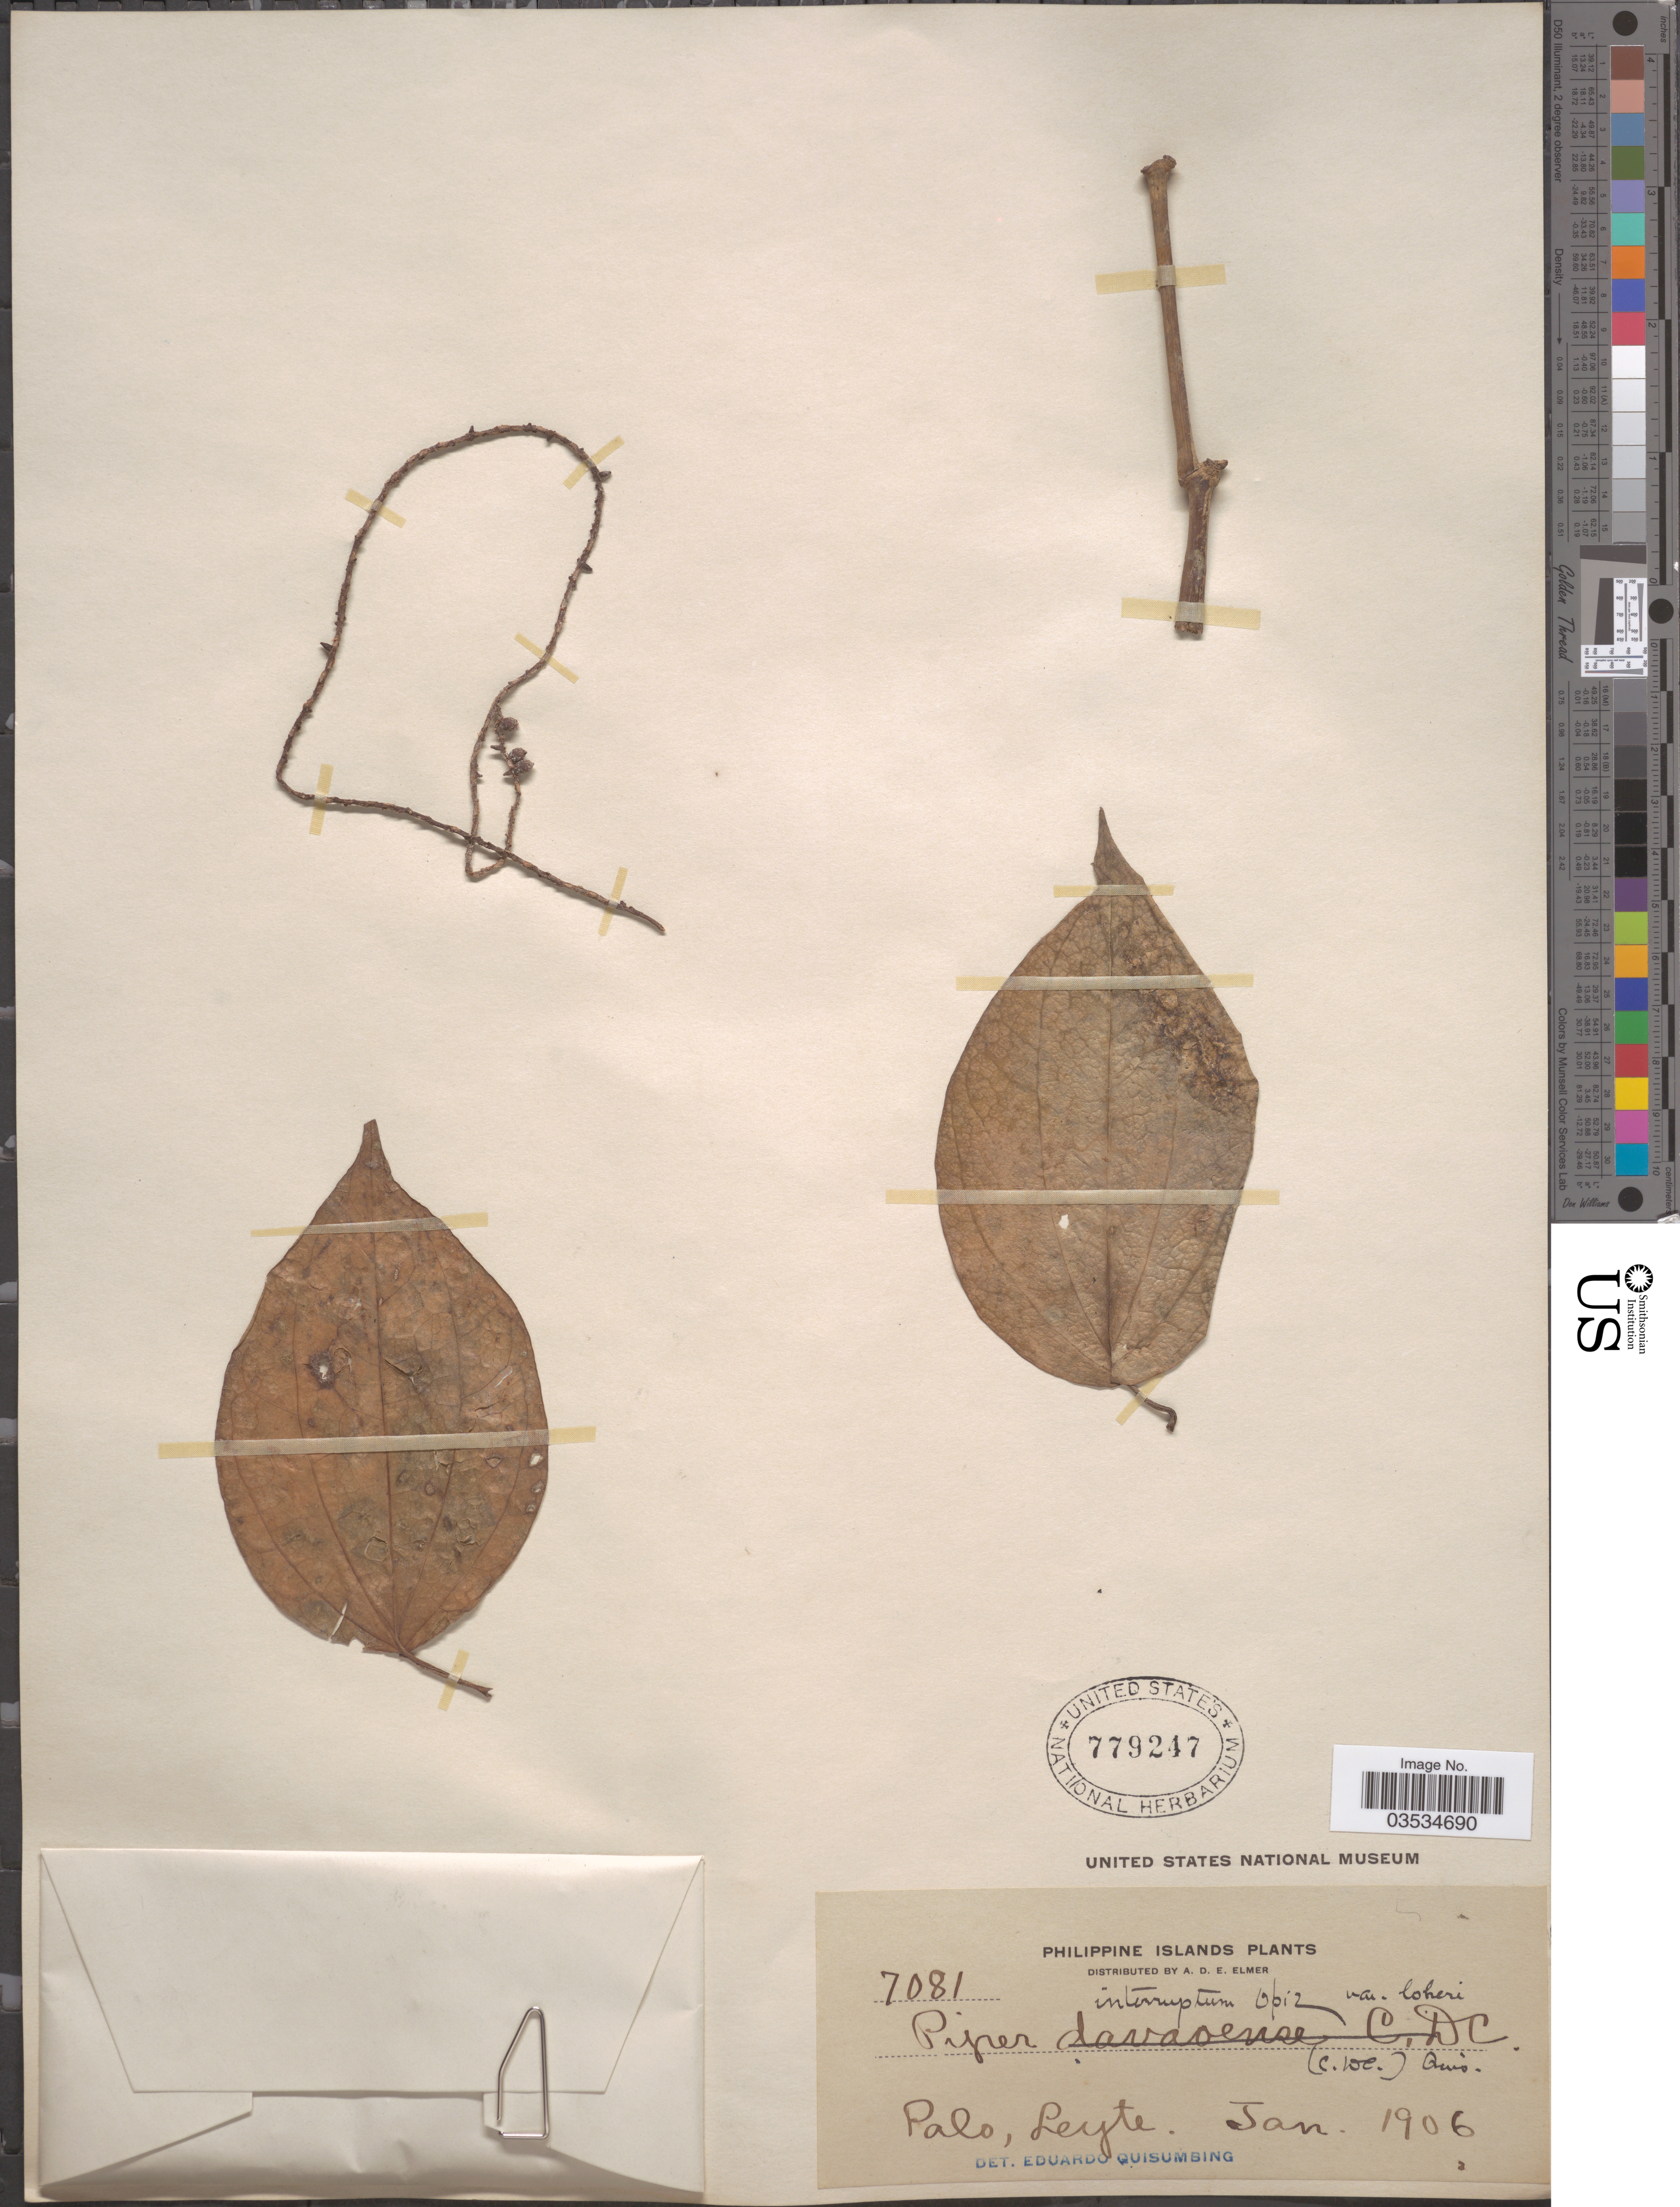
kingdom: Plantae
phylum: Tracheophyta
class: Magnoliopsida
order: Piperales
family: Piperaceae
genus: Piper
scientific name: Piper interruptum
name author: Opiz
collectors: A. D. E. Elmer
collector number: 7081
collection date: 1906-01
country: Philippines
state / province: Eastern Visayas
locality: Philippine Islands. Palo, Leyte.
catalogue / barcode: US 779247